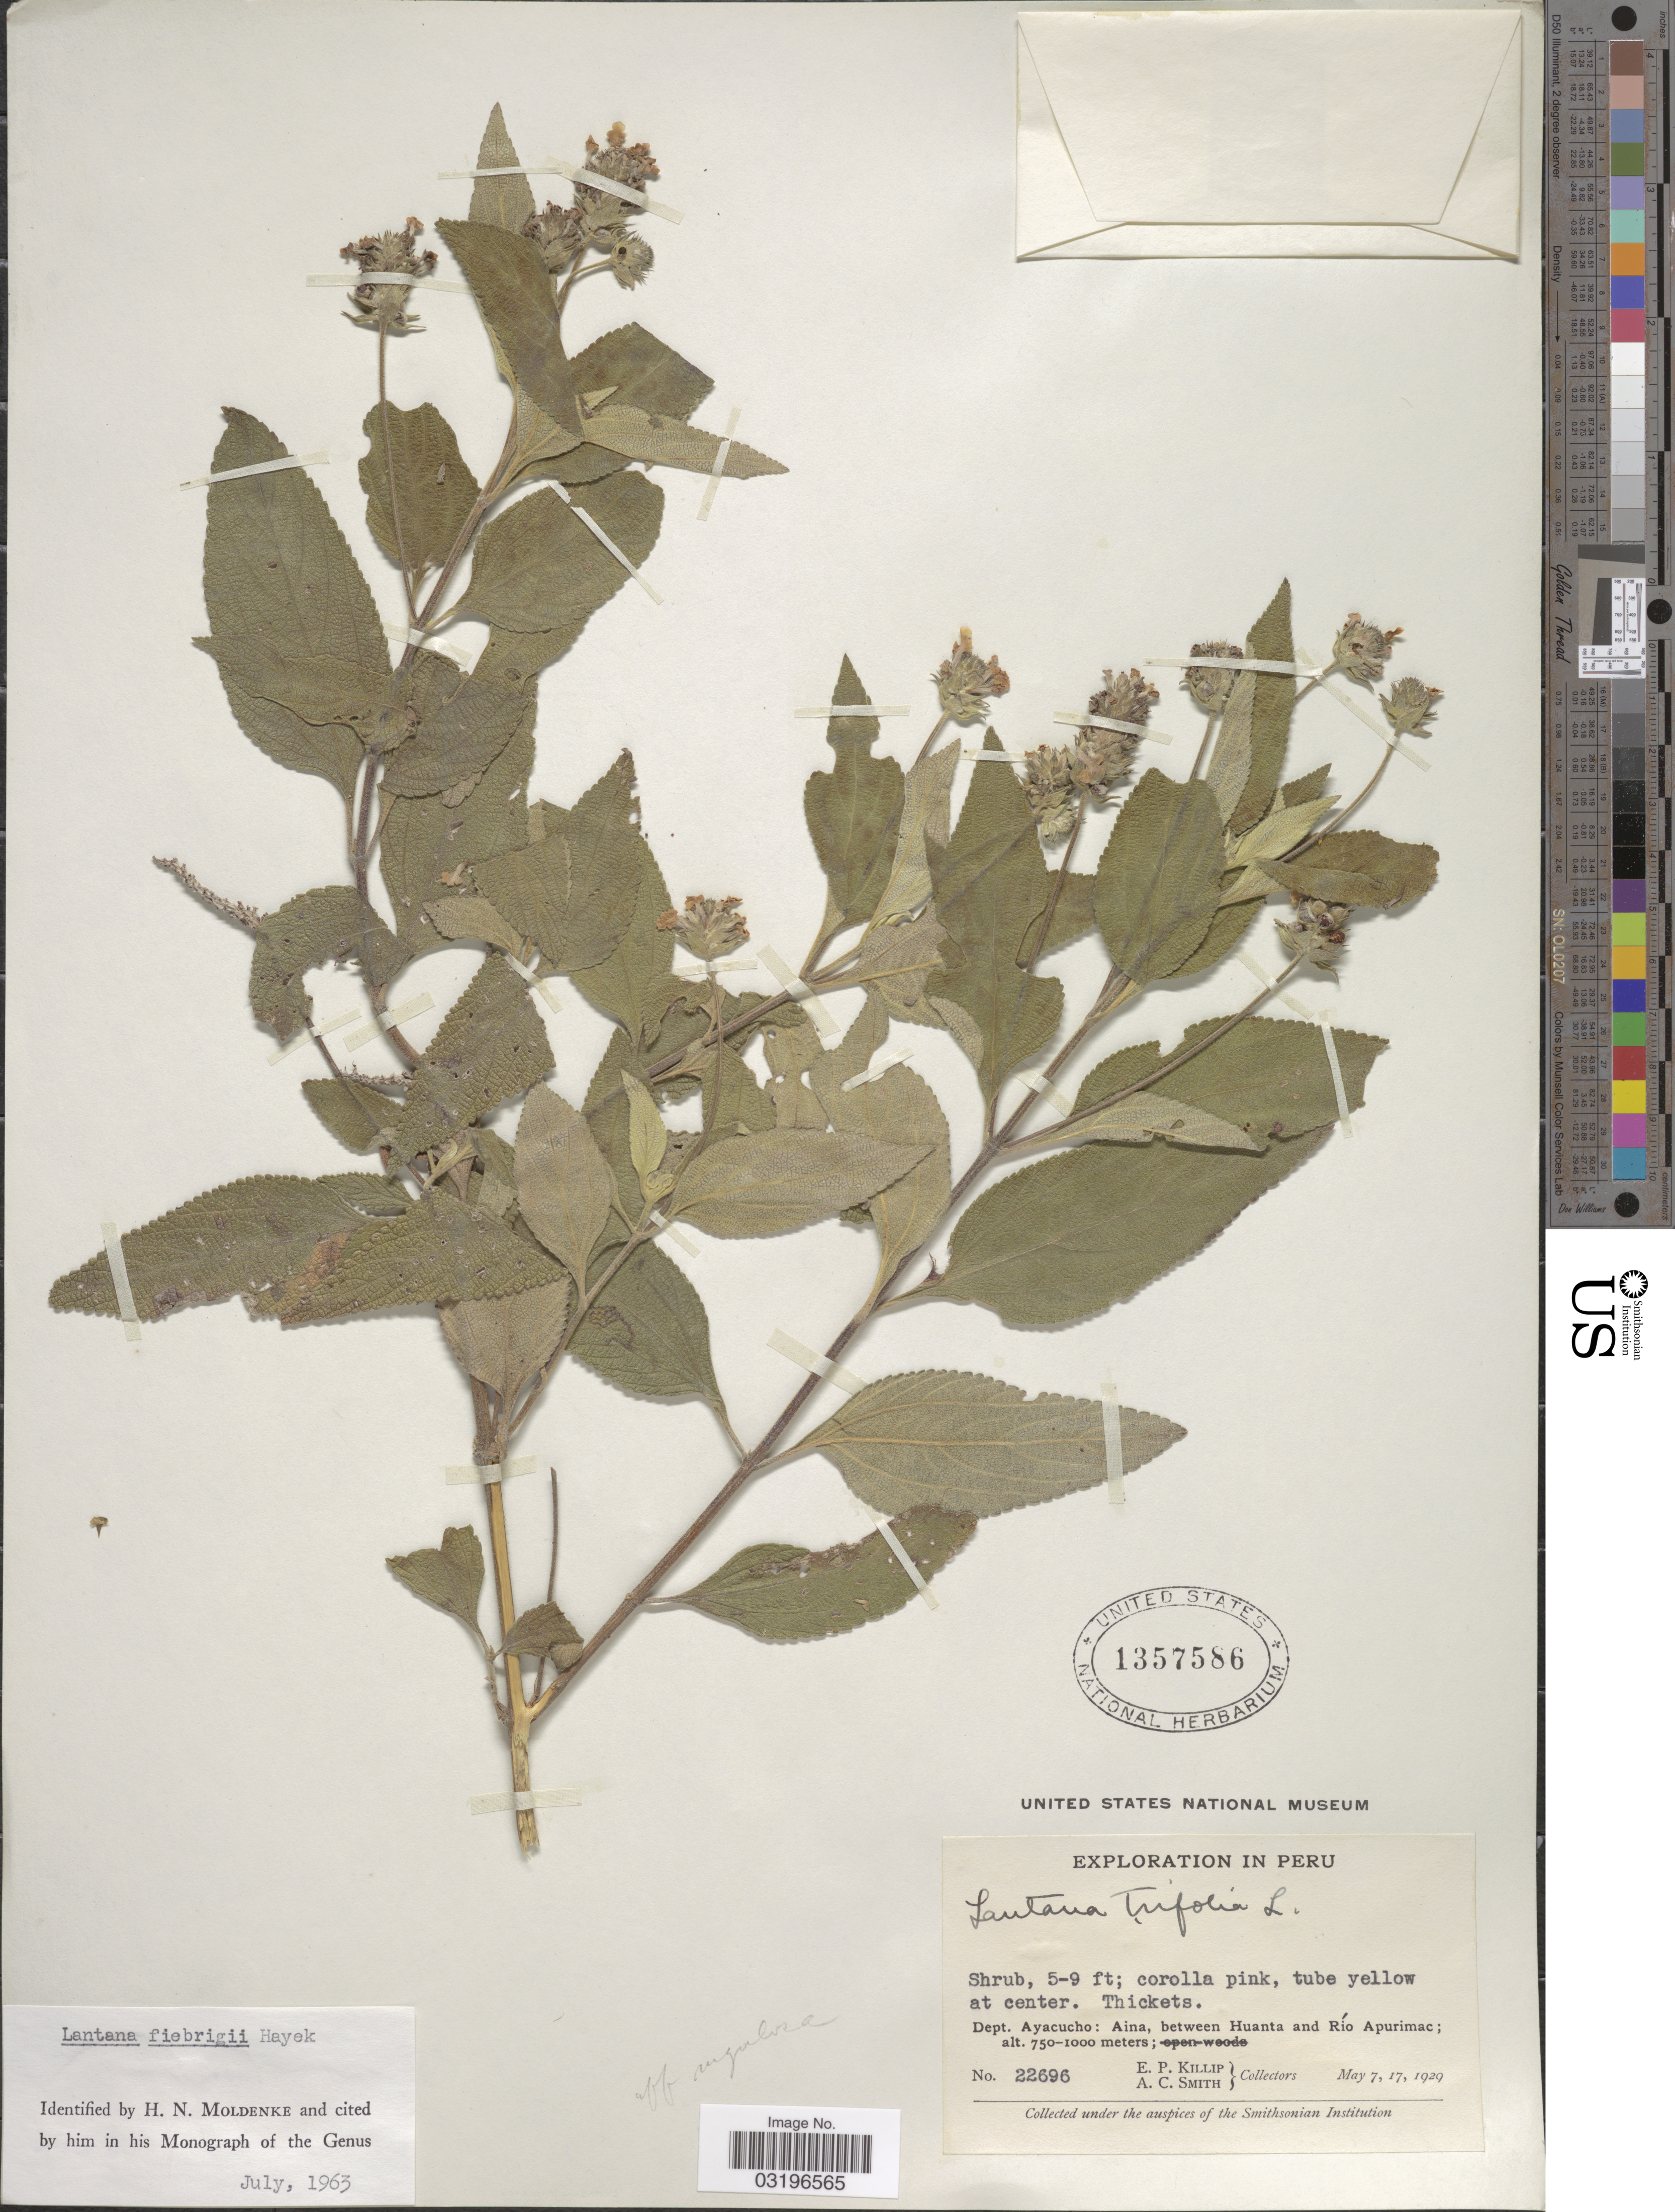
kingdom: Plantae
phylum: Tracheophyta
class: Magnoliopsida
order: Lamiales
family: Verbenaceae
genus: Lantana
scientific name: Lantana fiebrigii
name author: Hayek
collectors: E. P. Killip & A. C. Smith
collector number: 22696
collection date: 1929-05-07/1929-05-17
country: Peru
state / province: Ayacucho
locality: Dept. Ayacucho: Aina, between Huanta and Río Apurimac.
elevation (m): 750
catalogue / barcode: US 1357586